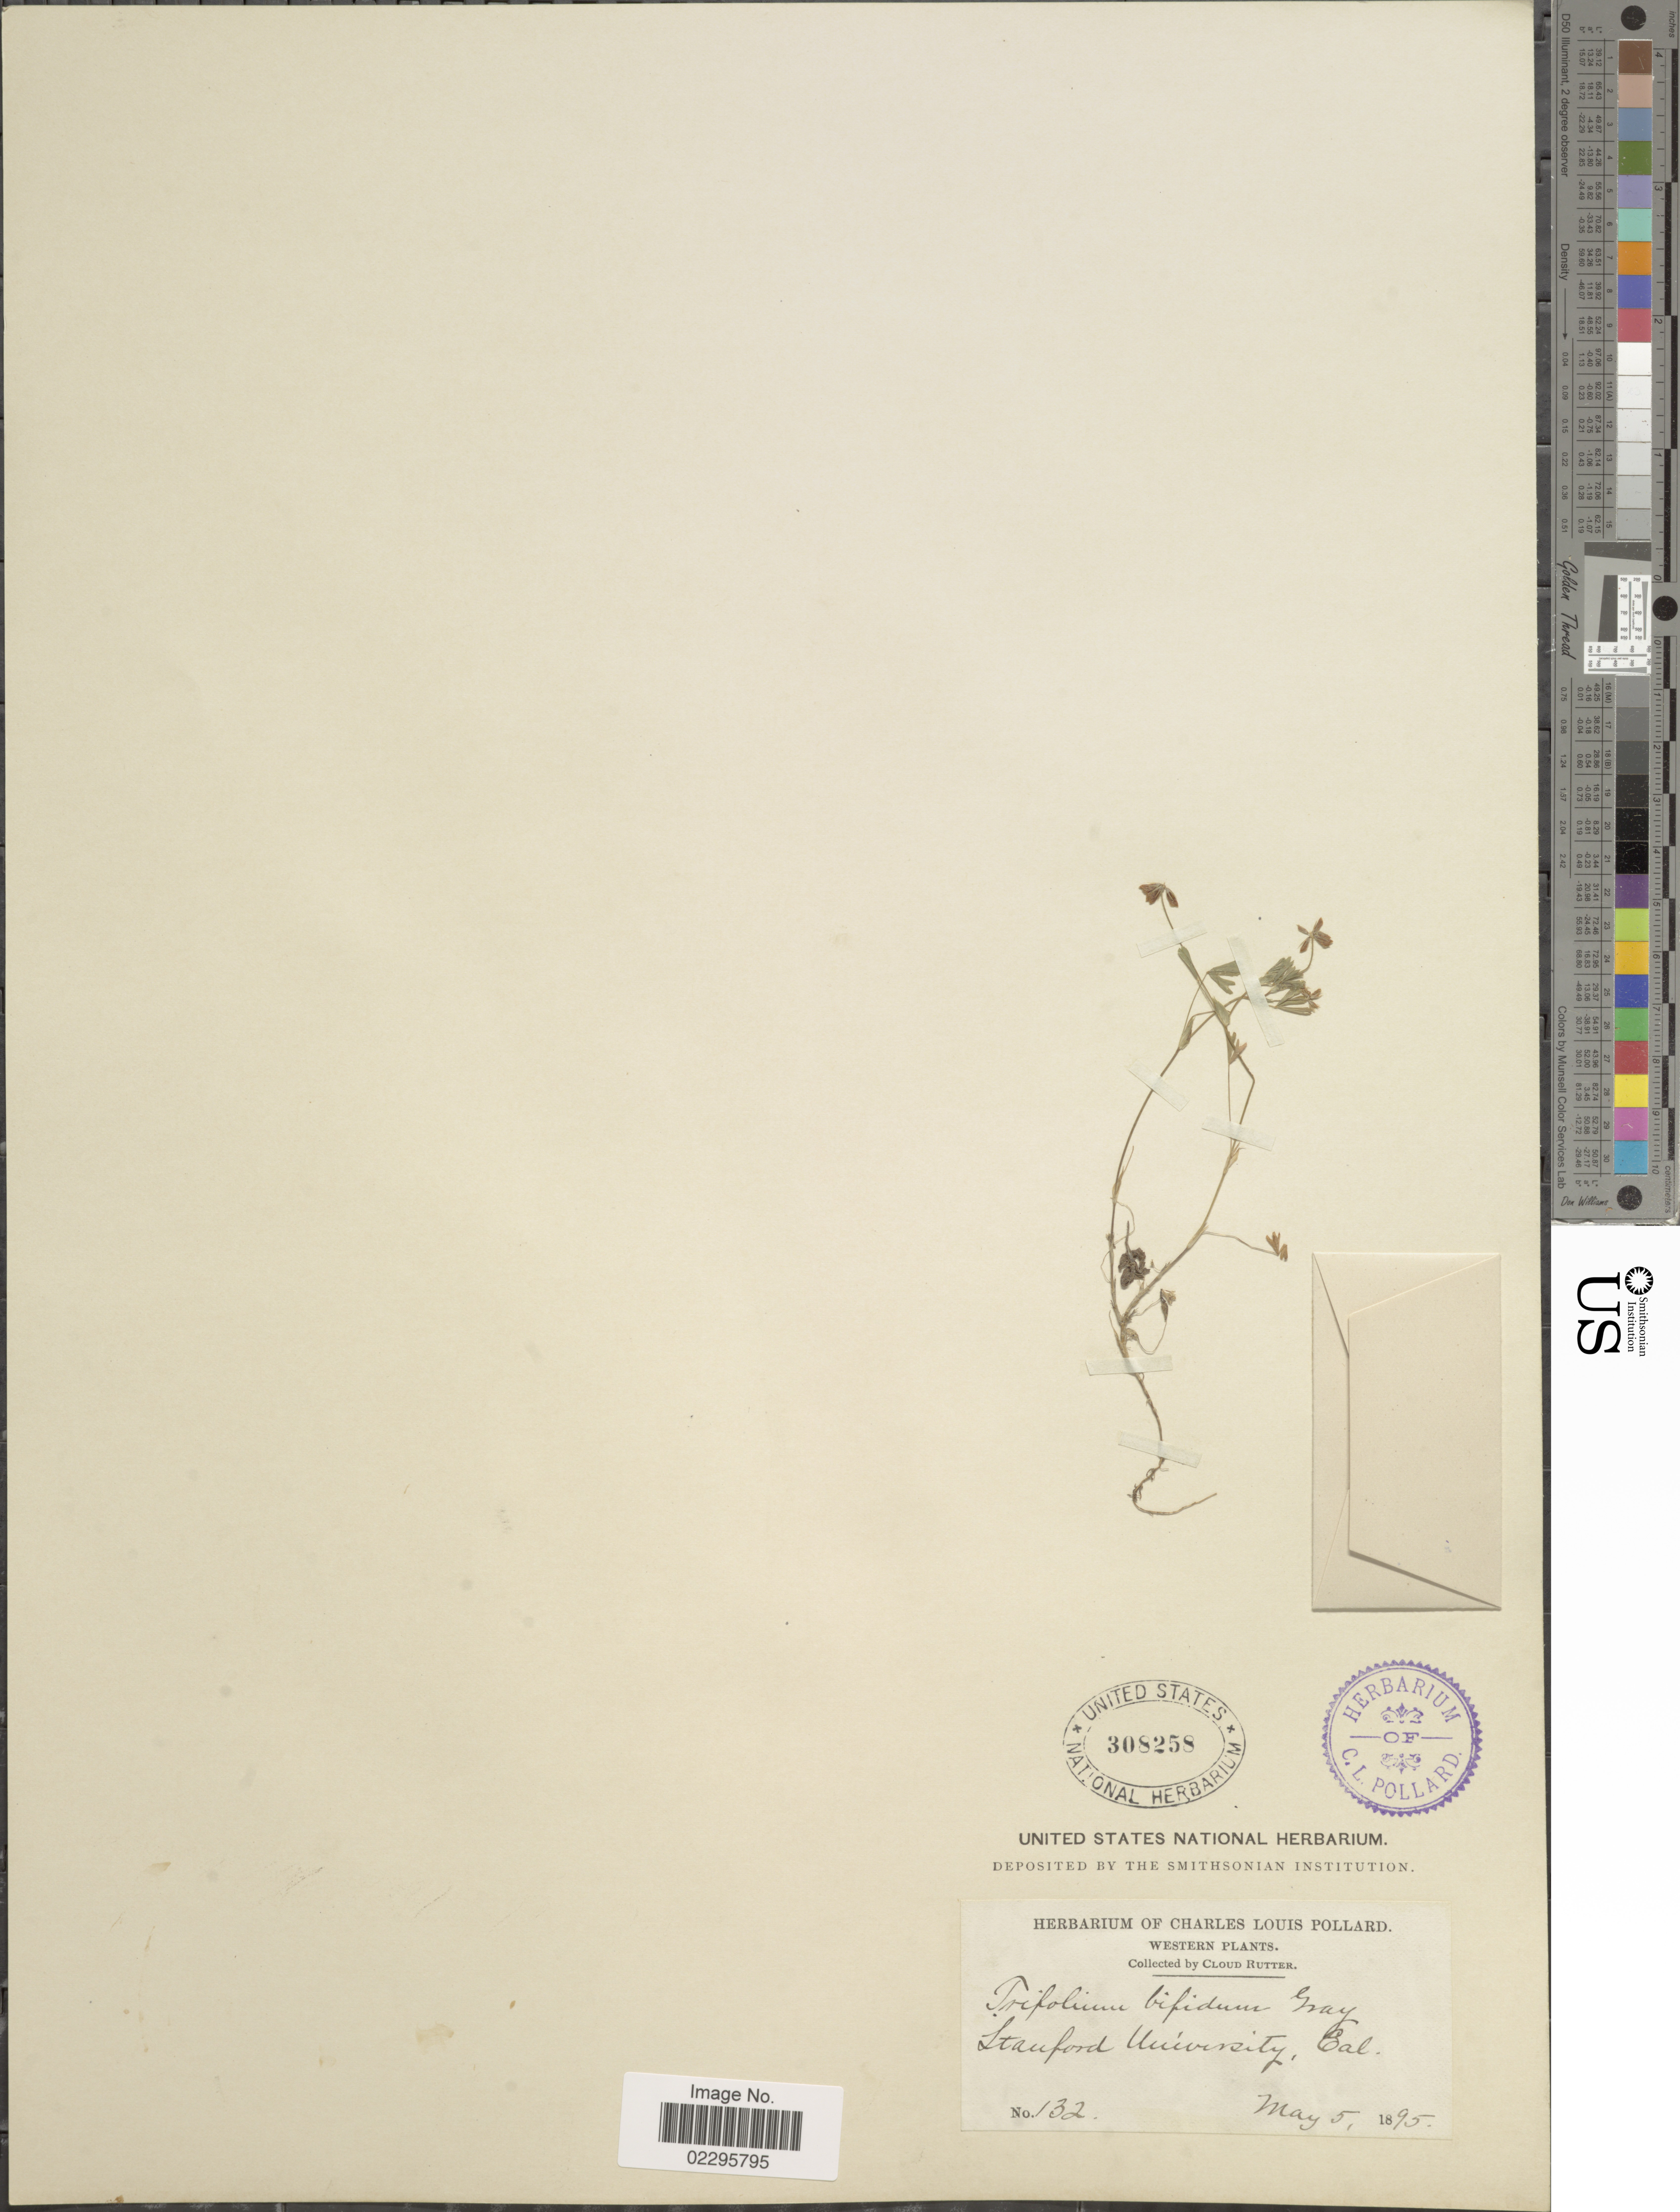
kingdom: Plantae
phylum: Tracheophyta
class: Magnoliopsida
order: Fabales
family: Fabaceae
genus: Trifolium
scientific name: Trifolium bifidum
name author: A. Gray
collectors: C. Rutter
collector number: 132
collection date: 1895-05-05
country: United States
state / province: California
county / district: Santa Clara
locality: Western, Stanford University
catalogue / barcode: US 308258